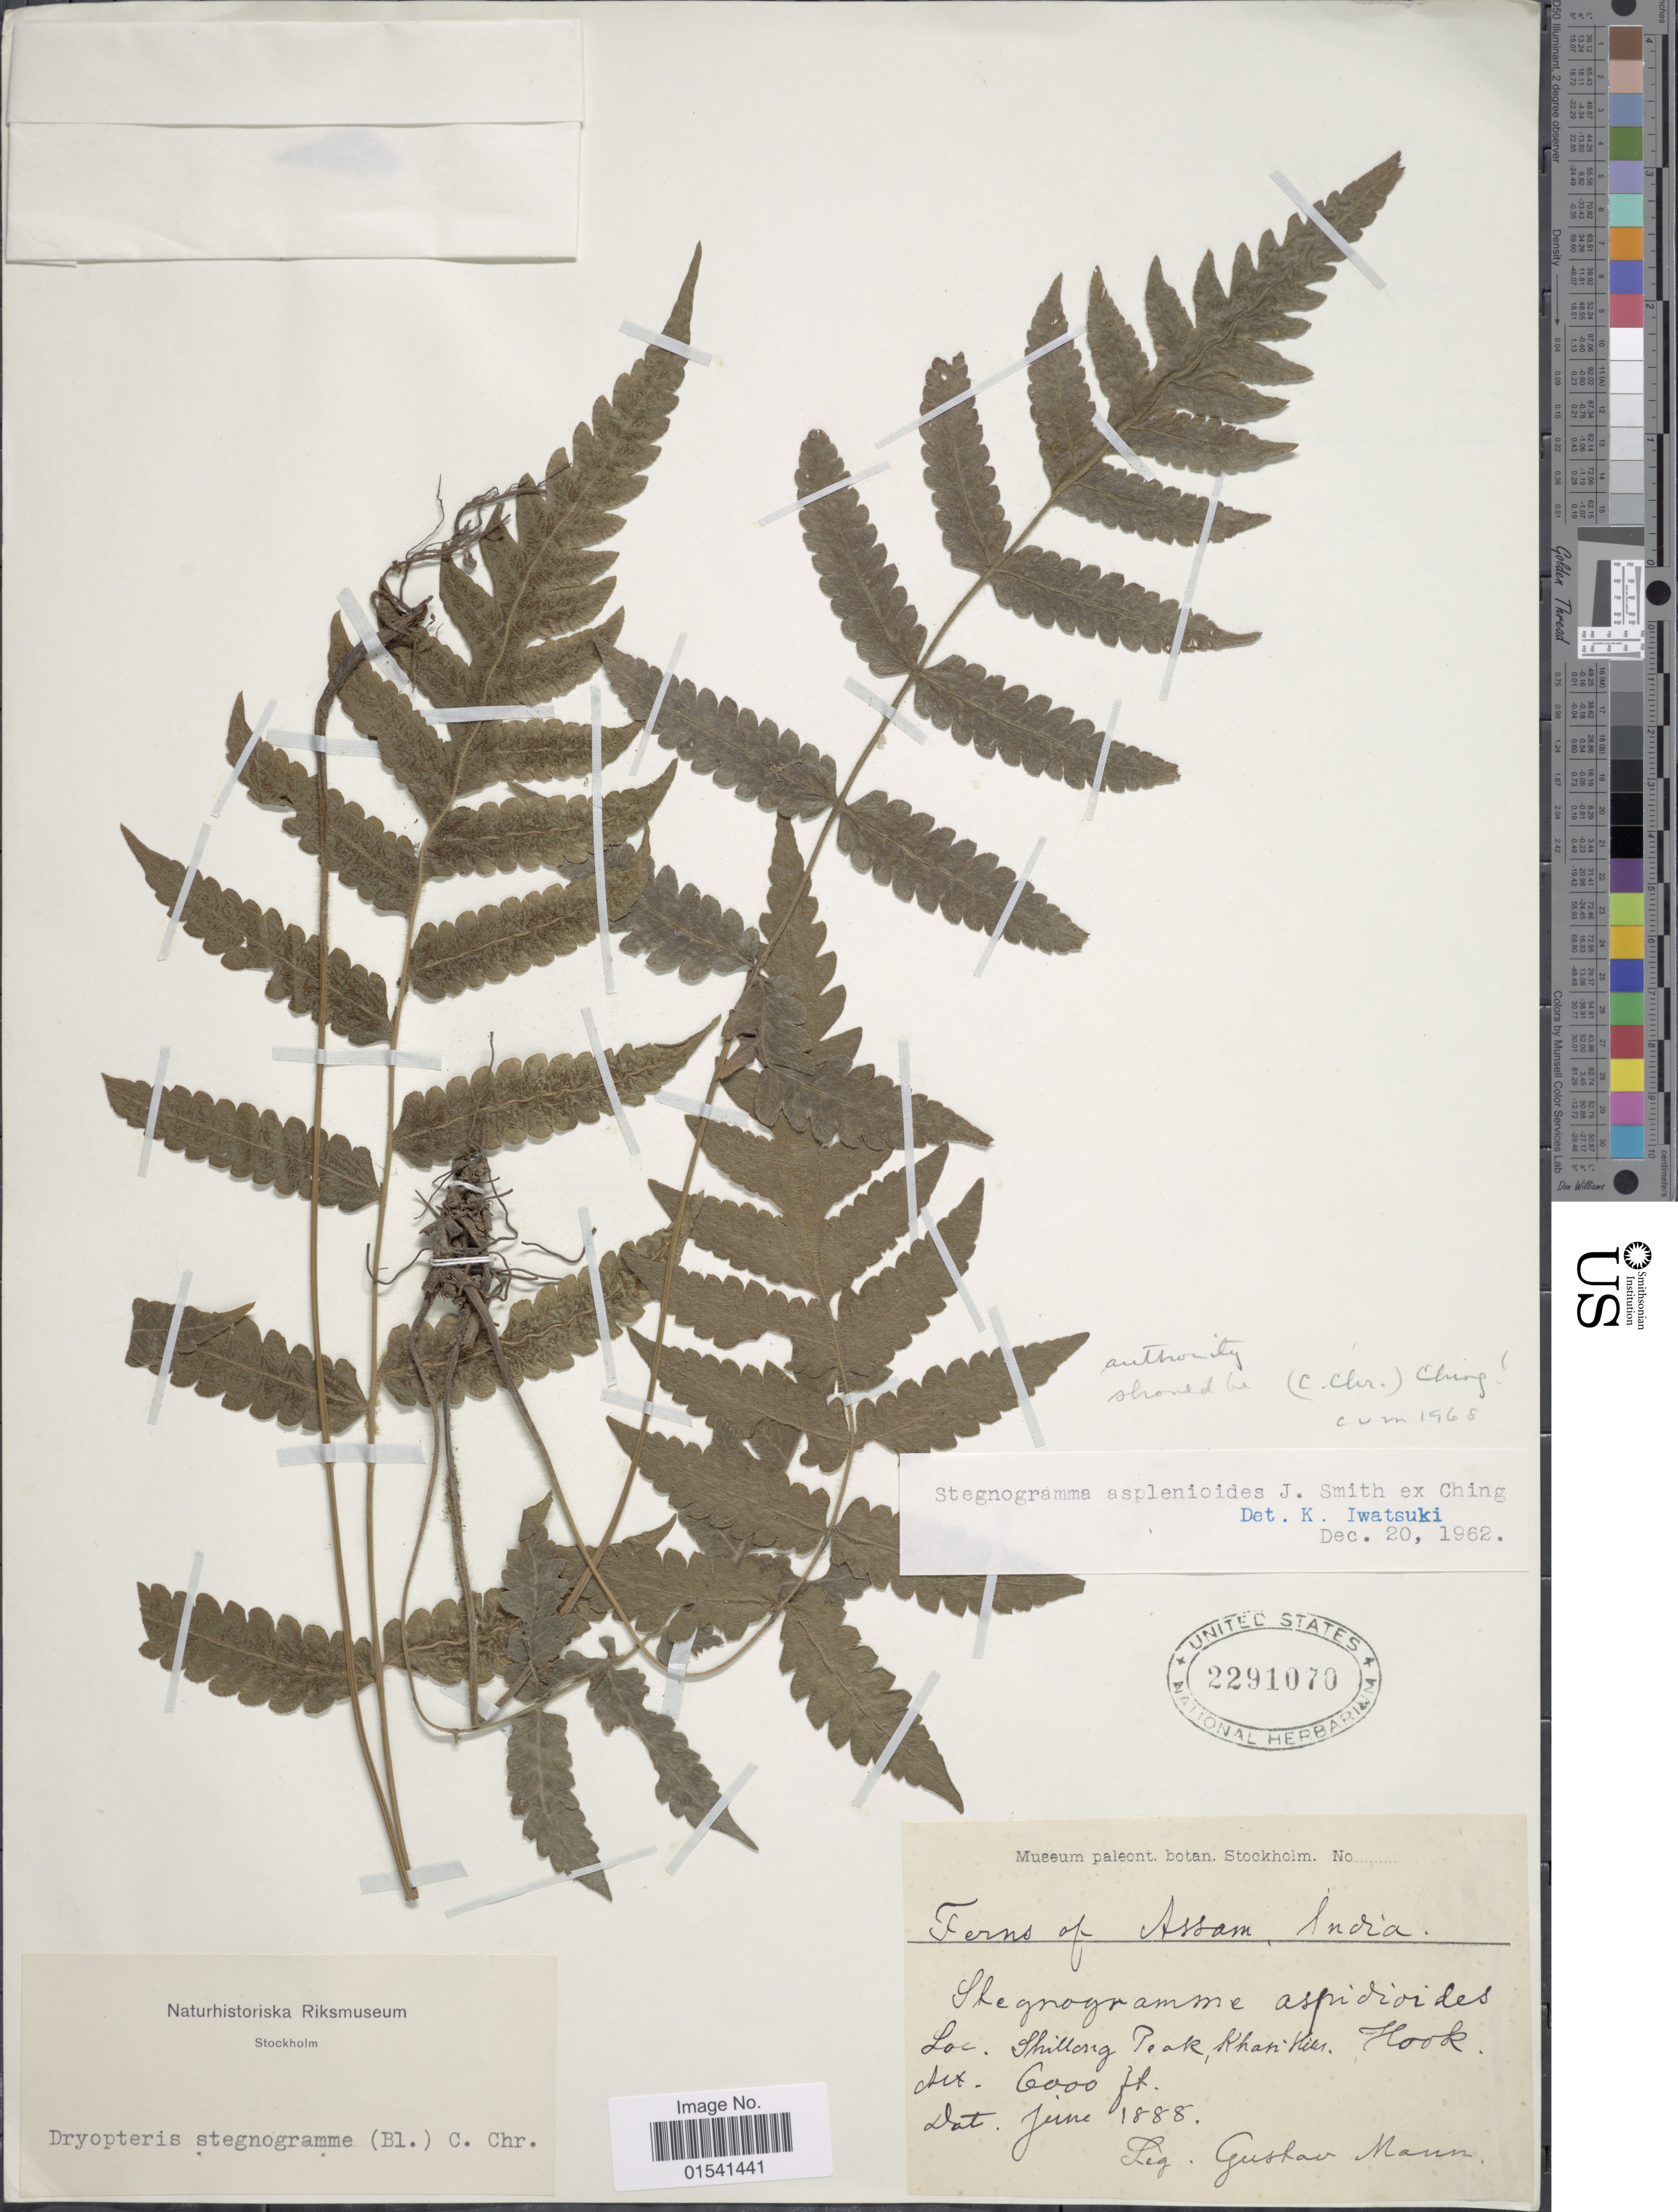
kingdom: Plantae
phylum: Tracheophyta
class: Polypodiopsida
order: Polypodiales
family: Thelypteridaceae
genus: Stegnogramma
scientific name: Stegnogramma aspleniodes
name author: (C. Chr.) J. Sm. ex Ching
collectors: G. Mann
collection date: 1888-06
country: India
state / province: Meghalaya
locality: Shillong Peak, Khasi Hills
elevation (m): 1829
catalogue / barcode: US 2291070